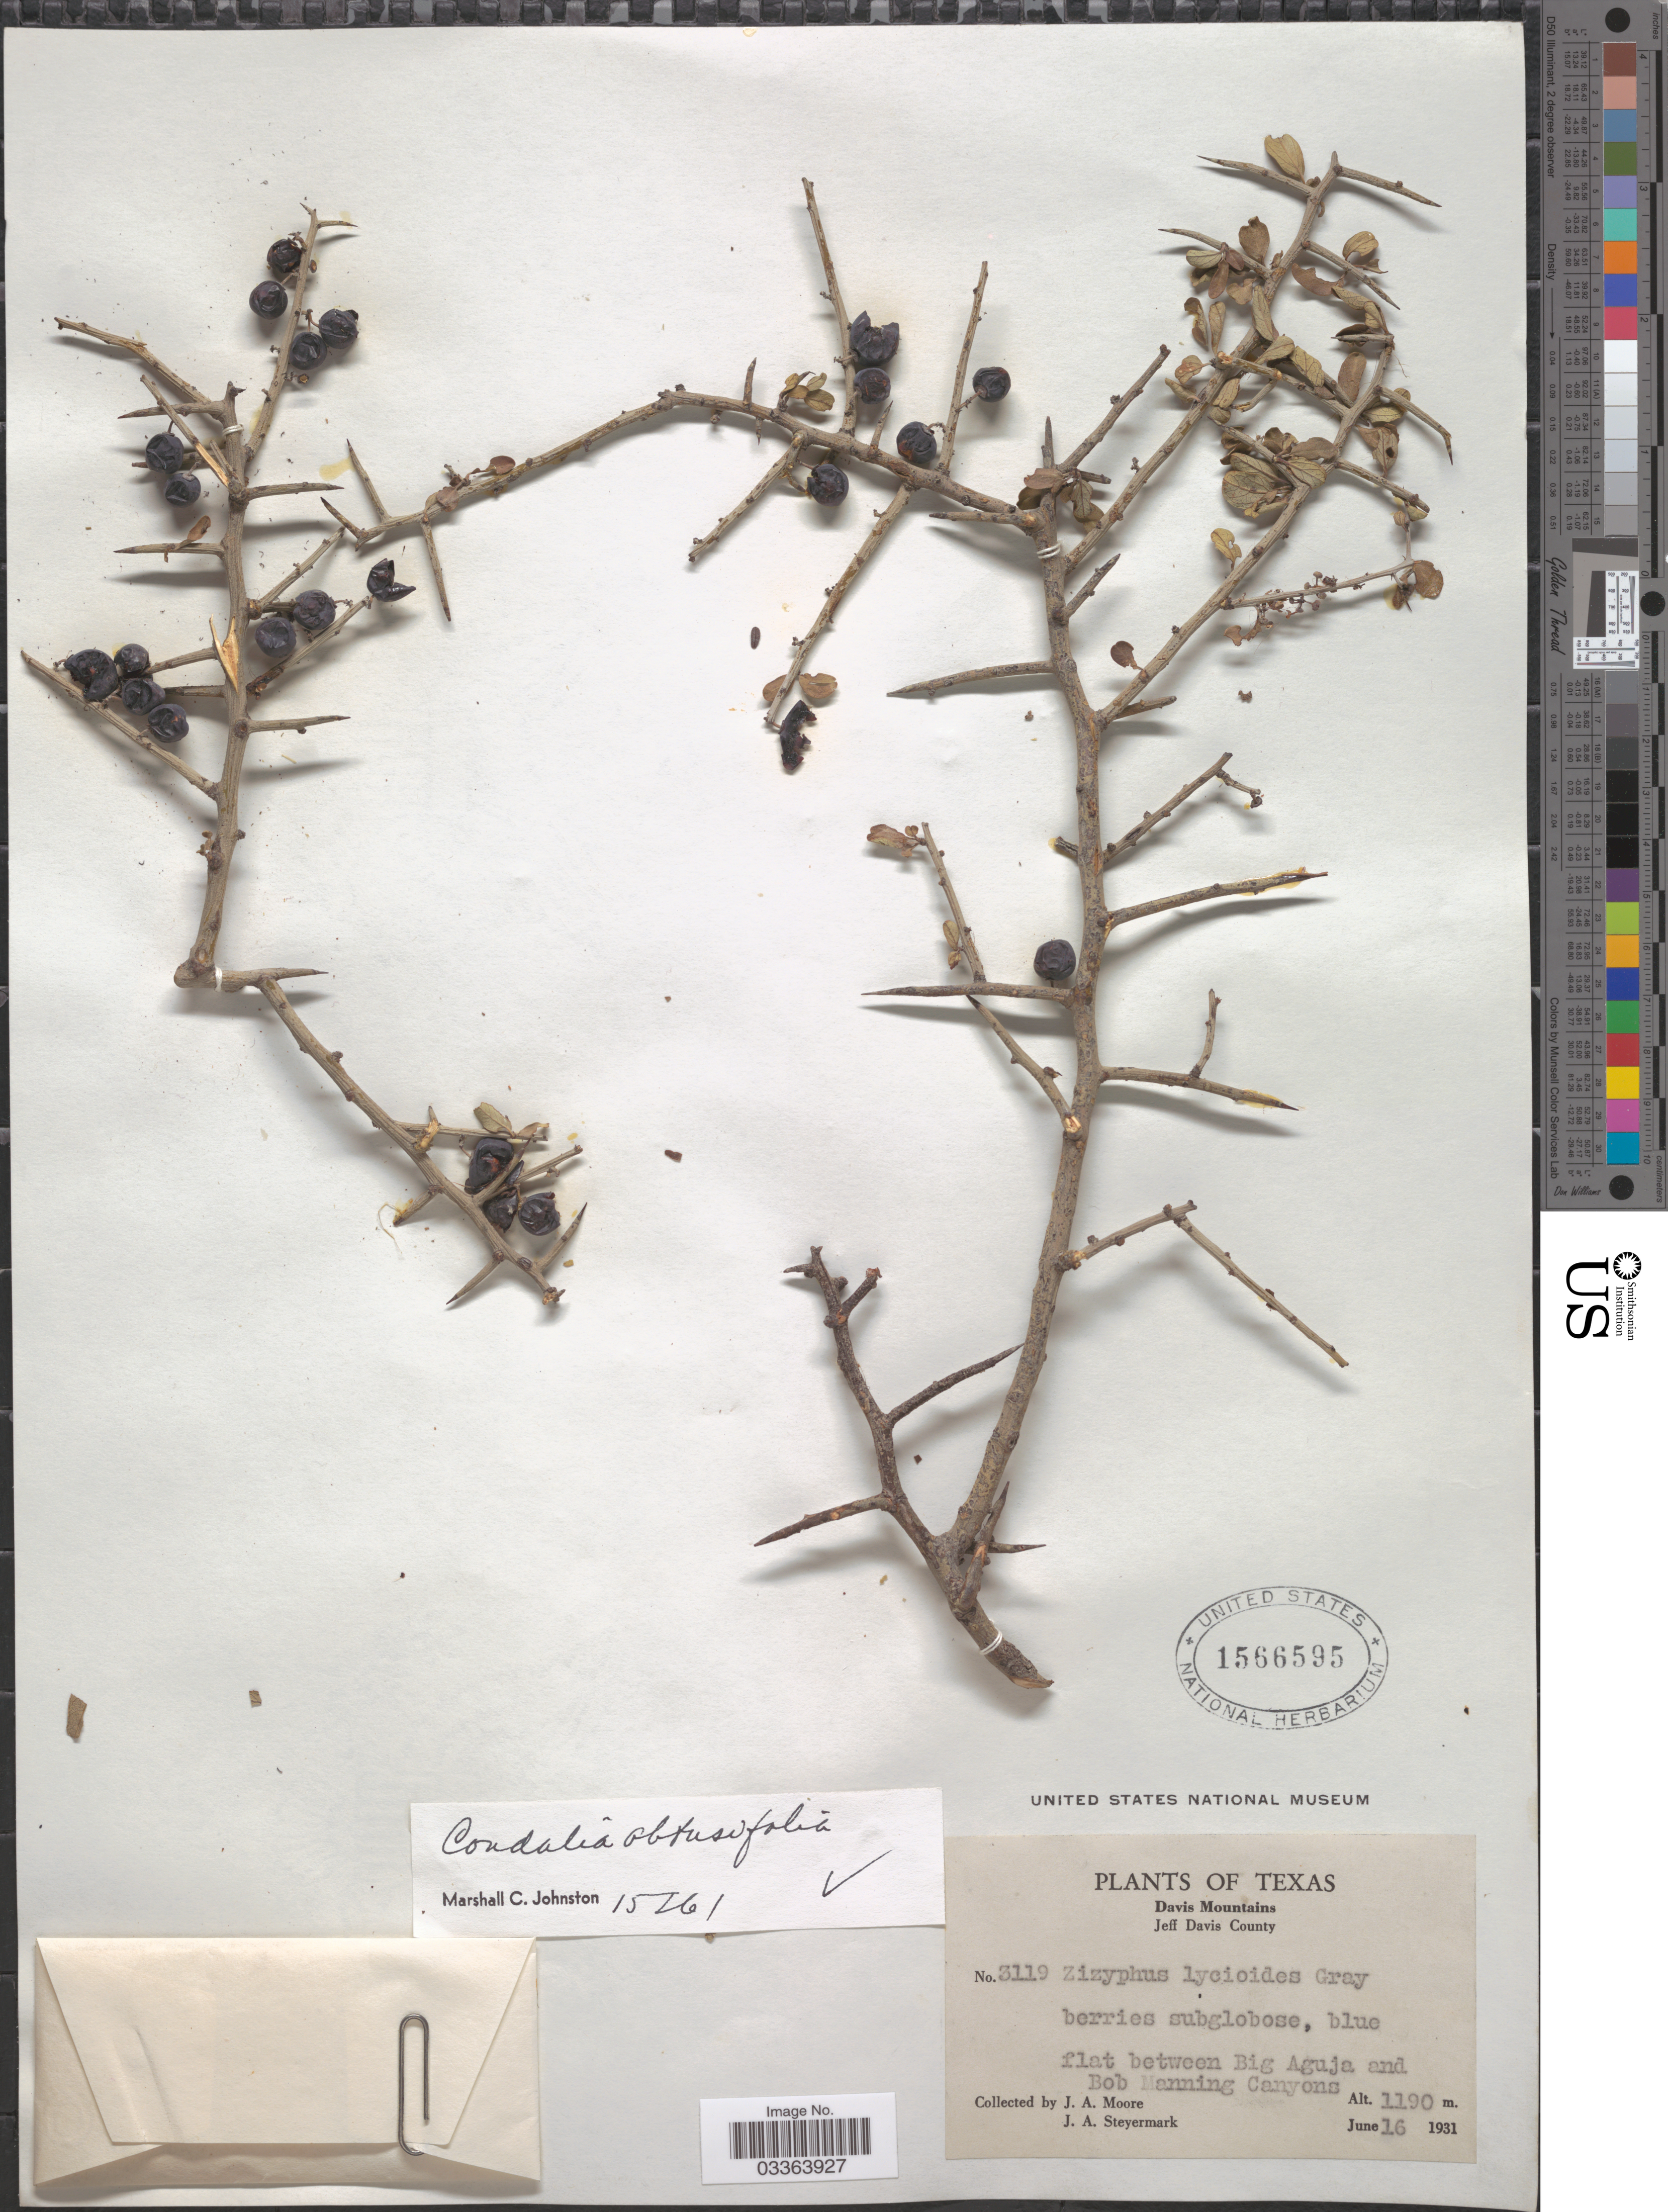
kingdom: Plantae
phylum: Tracheophyta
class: Magnoliopsida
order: Rosales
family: Rhamnaceae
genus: Sarcomphalus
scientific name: Sarcomphalus obtusifolius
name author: (Hook. ex Torr. & A. Gray) Hauenschild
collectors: J. A. Moore & J. Steyermark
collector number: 3119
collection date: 1931-06-16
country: United States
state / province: Texas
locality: Davis Mountains. Jeff Davis County. Flat between Big Aguja and Bob Manning Canyons.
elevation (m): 1190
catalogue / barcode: US 1566595